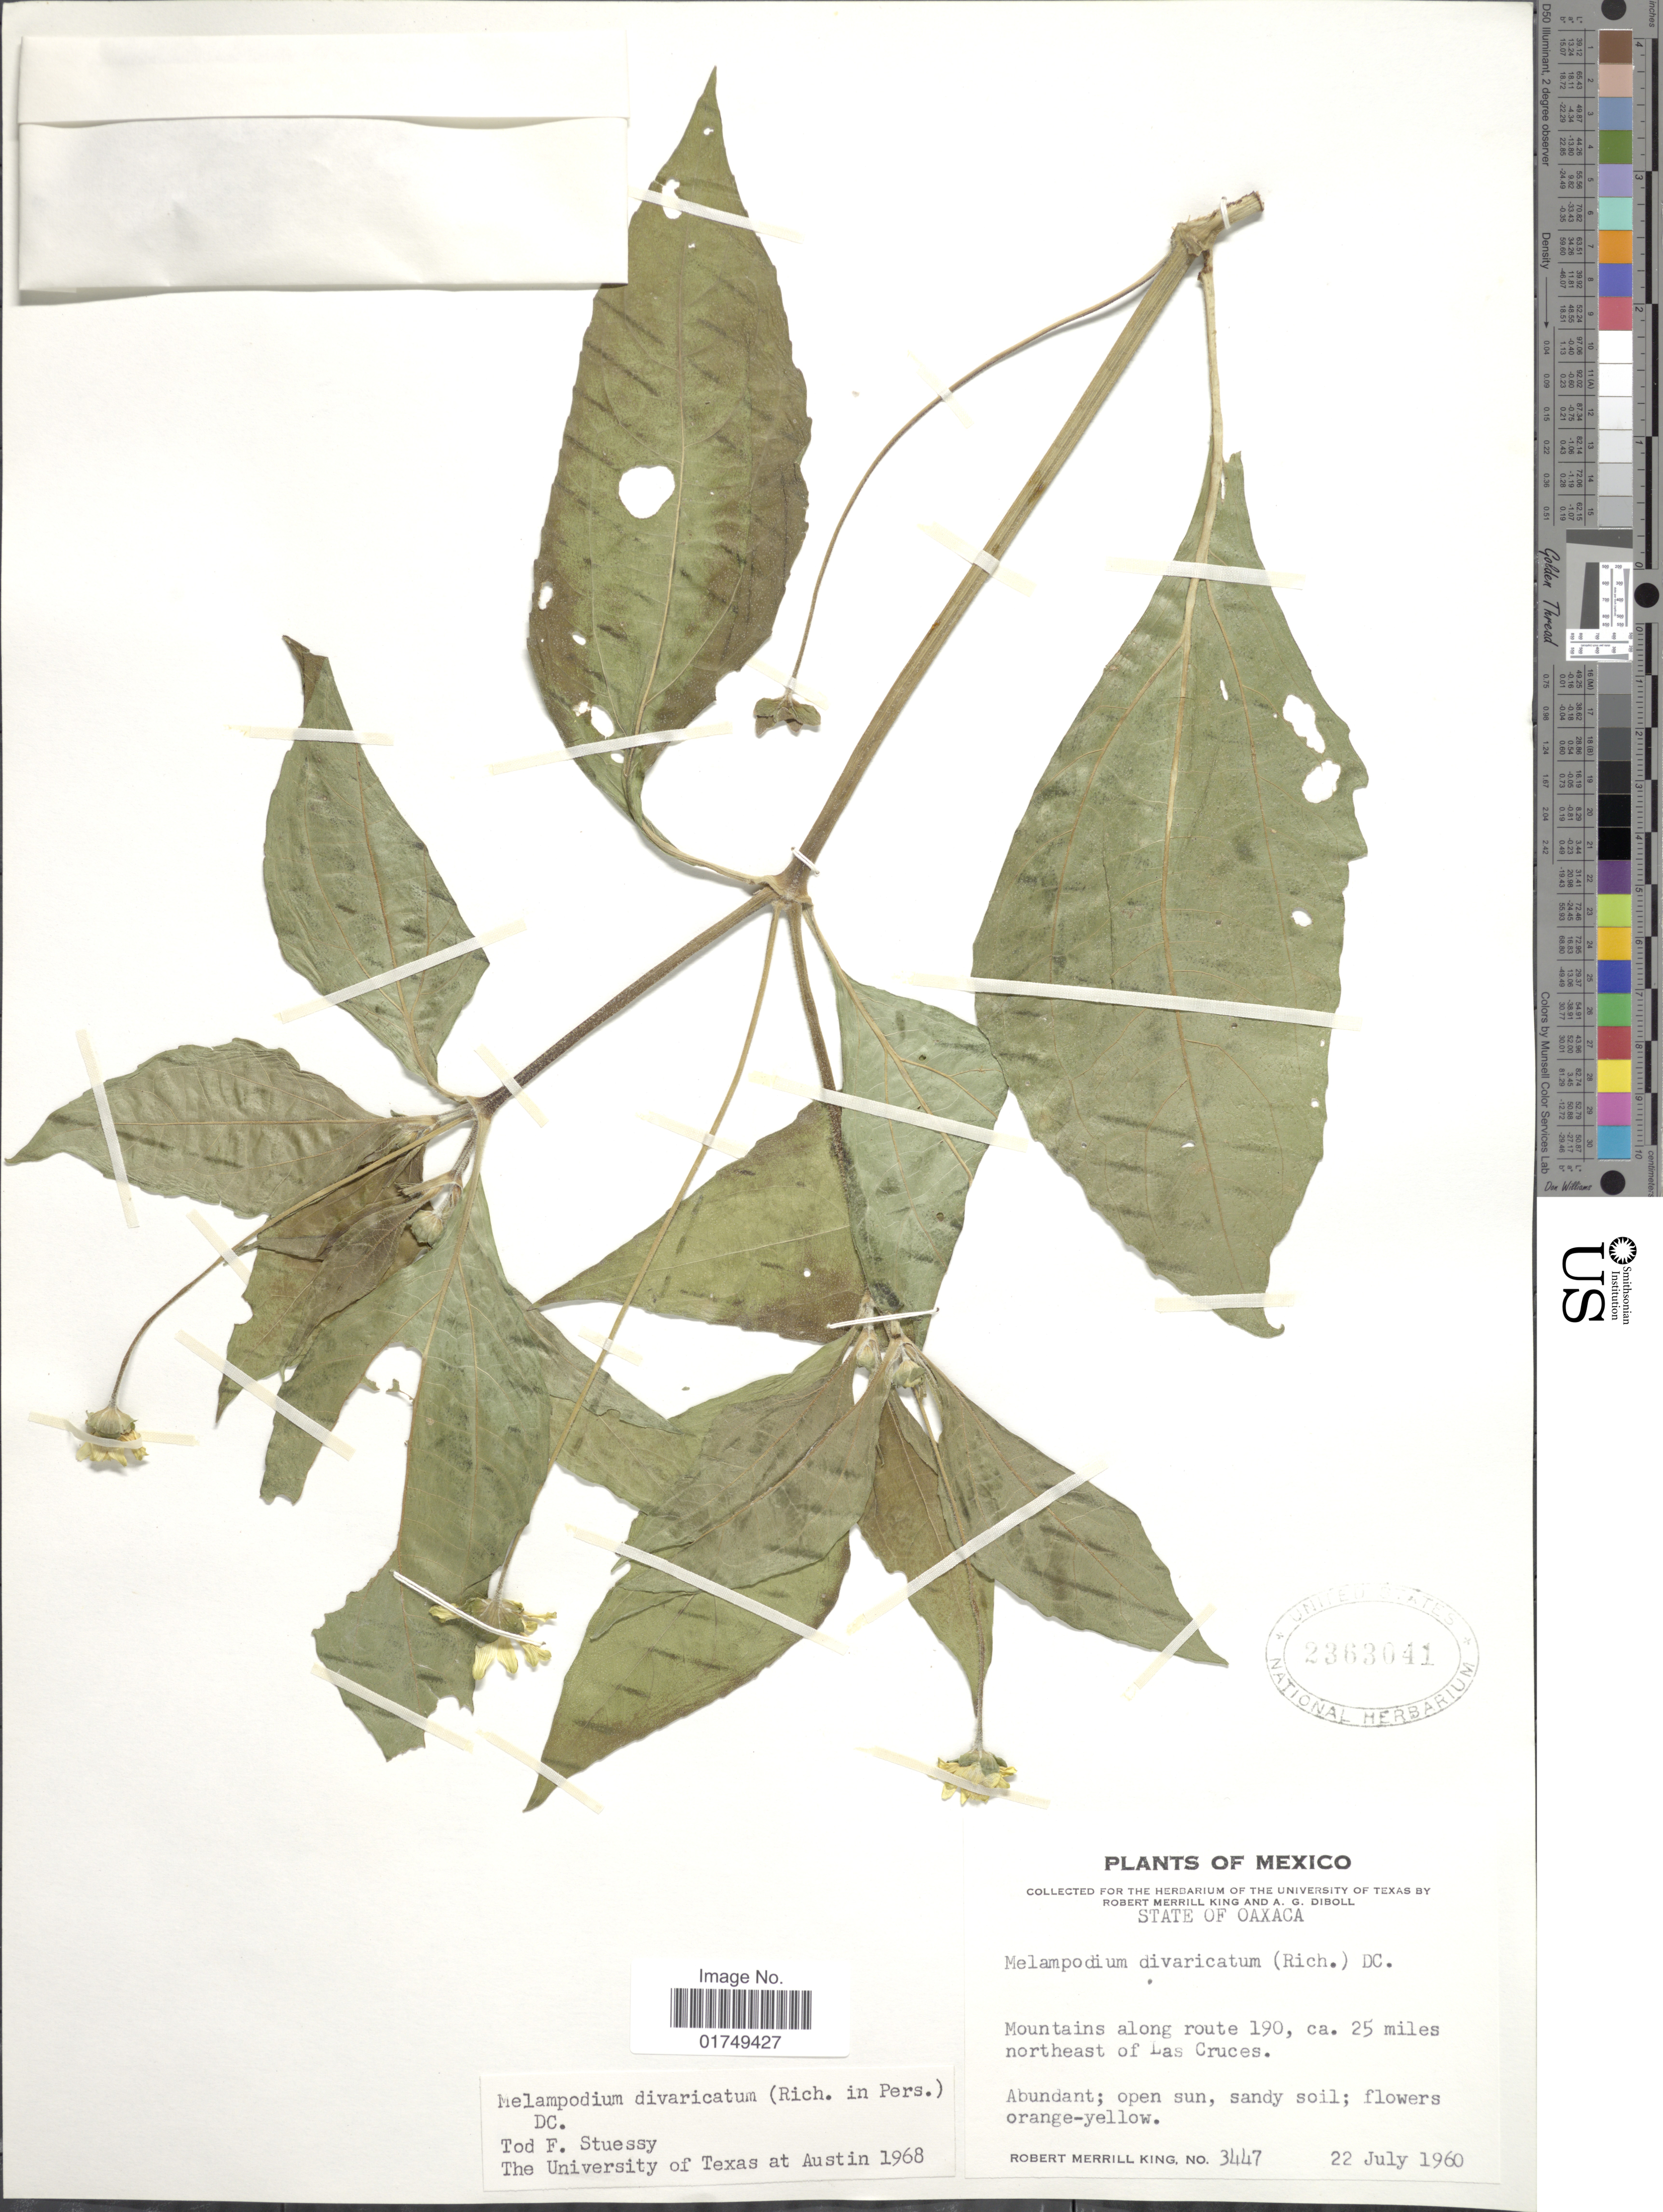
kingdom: Plantae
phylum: Tracheophyta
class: Magnoliopsida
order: Asterales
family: Asteraceae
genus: Melampodium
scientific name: Melampodium divaricatum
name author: (Rich.) DC.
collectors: R. M. King & A. Diboll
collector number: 3447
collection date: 1960-07-22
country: Mexico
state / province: Oaxaca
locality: Mountains along route 190, ca 25 miles northeast of Las Cruces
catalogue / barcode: US 2363041